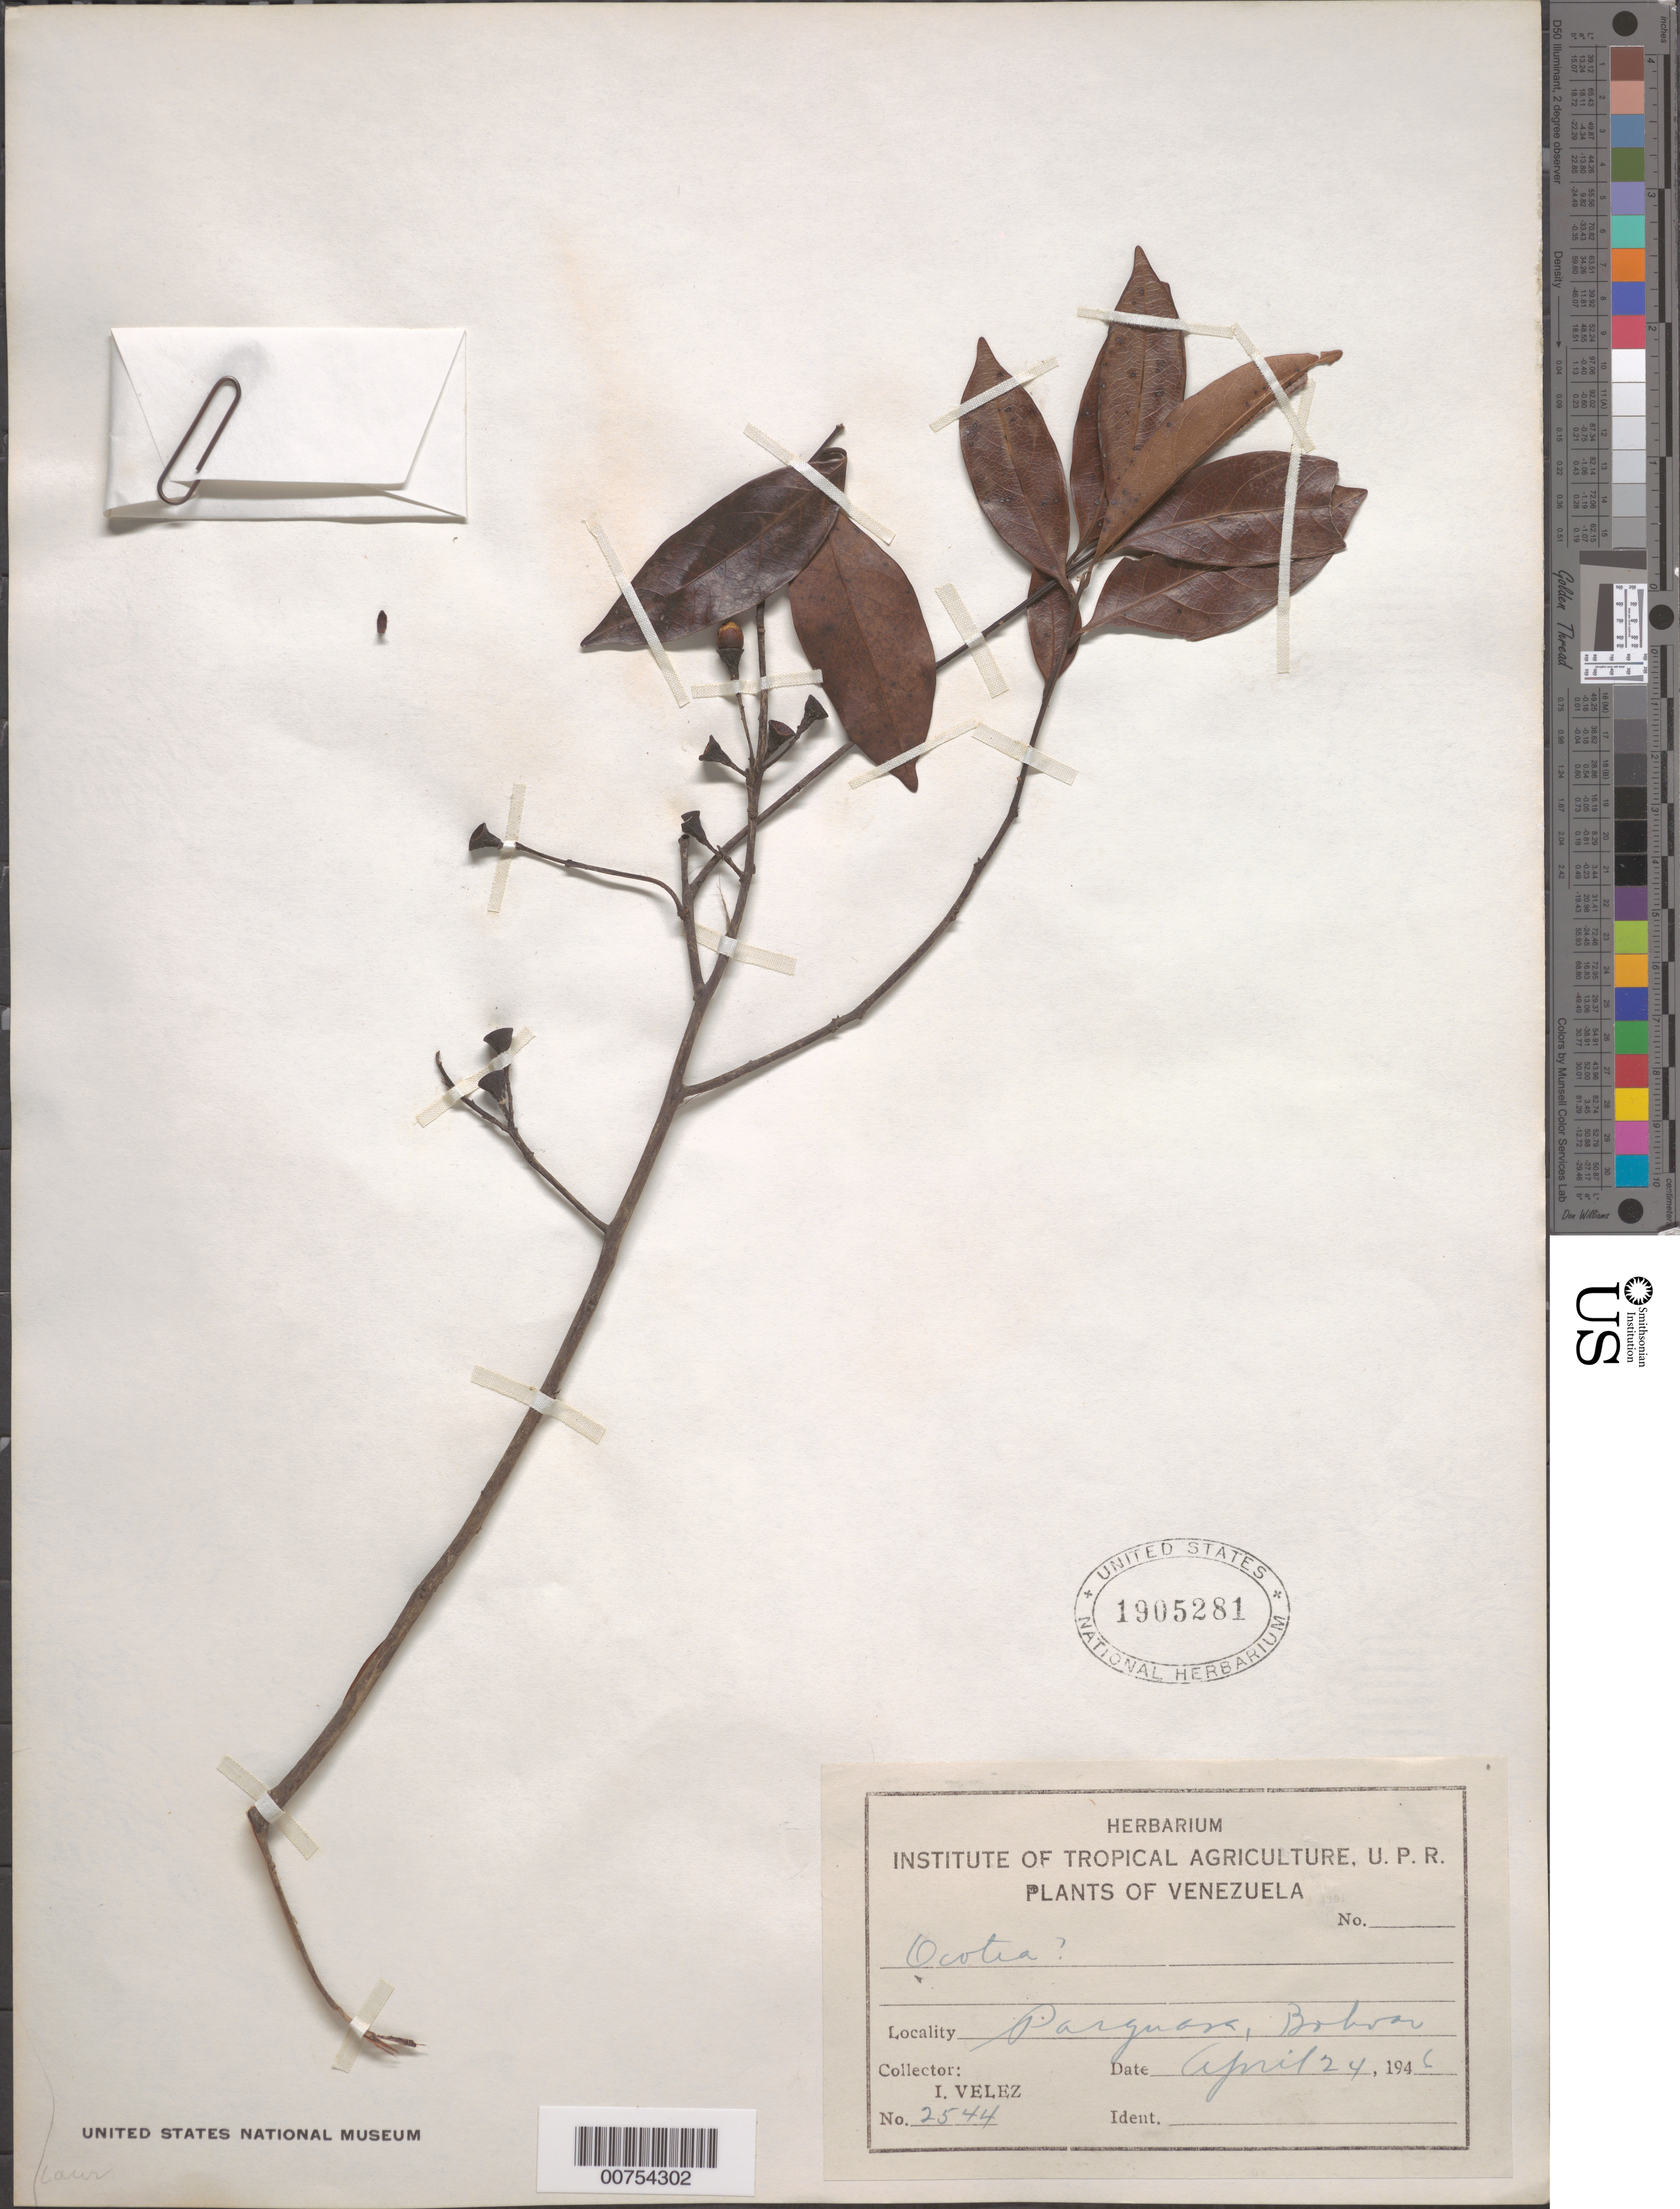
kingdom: Plantae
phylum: Tracheophyta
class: Magnoliopsida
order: Laurales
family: Lauraceae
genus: Ocotea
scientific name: Ocotea sp.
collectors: I. Velez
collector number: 2544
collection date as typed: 24-Apr-46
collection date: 1946-04-24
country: Venezuela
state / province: Bolívar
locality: Parguasa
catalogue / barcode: US 1905281